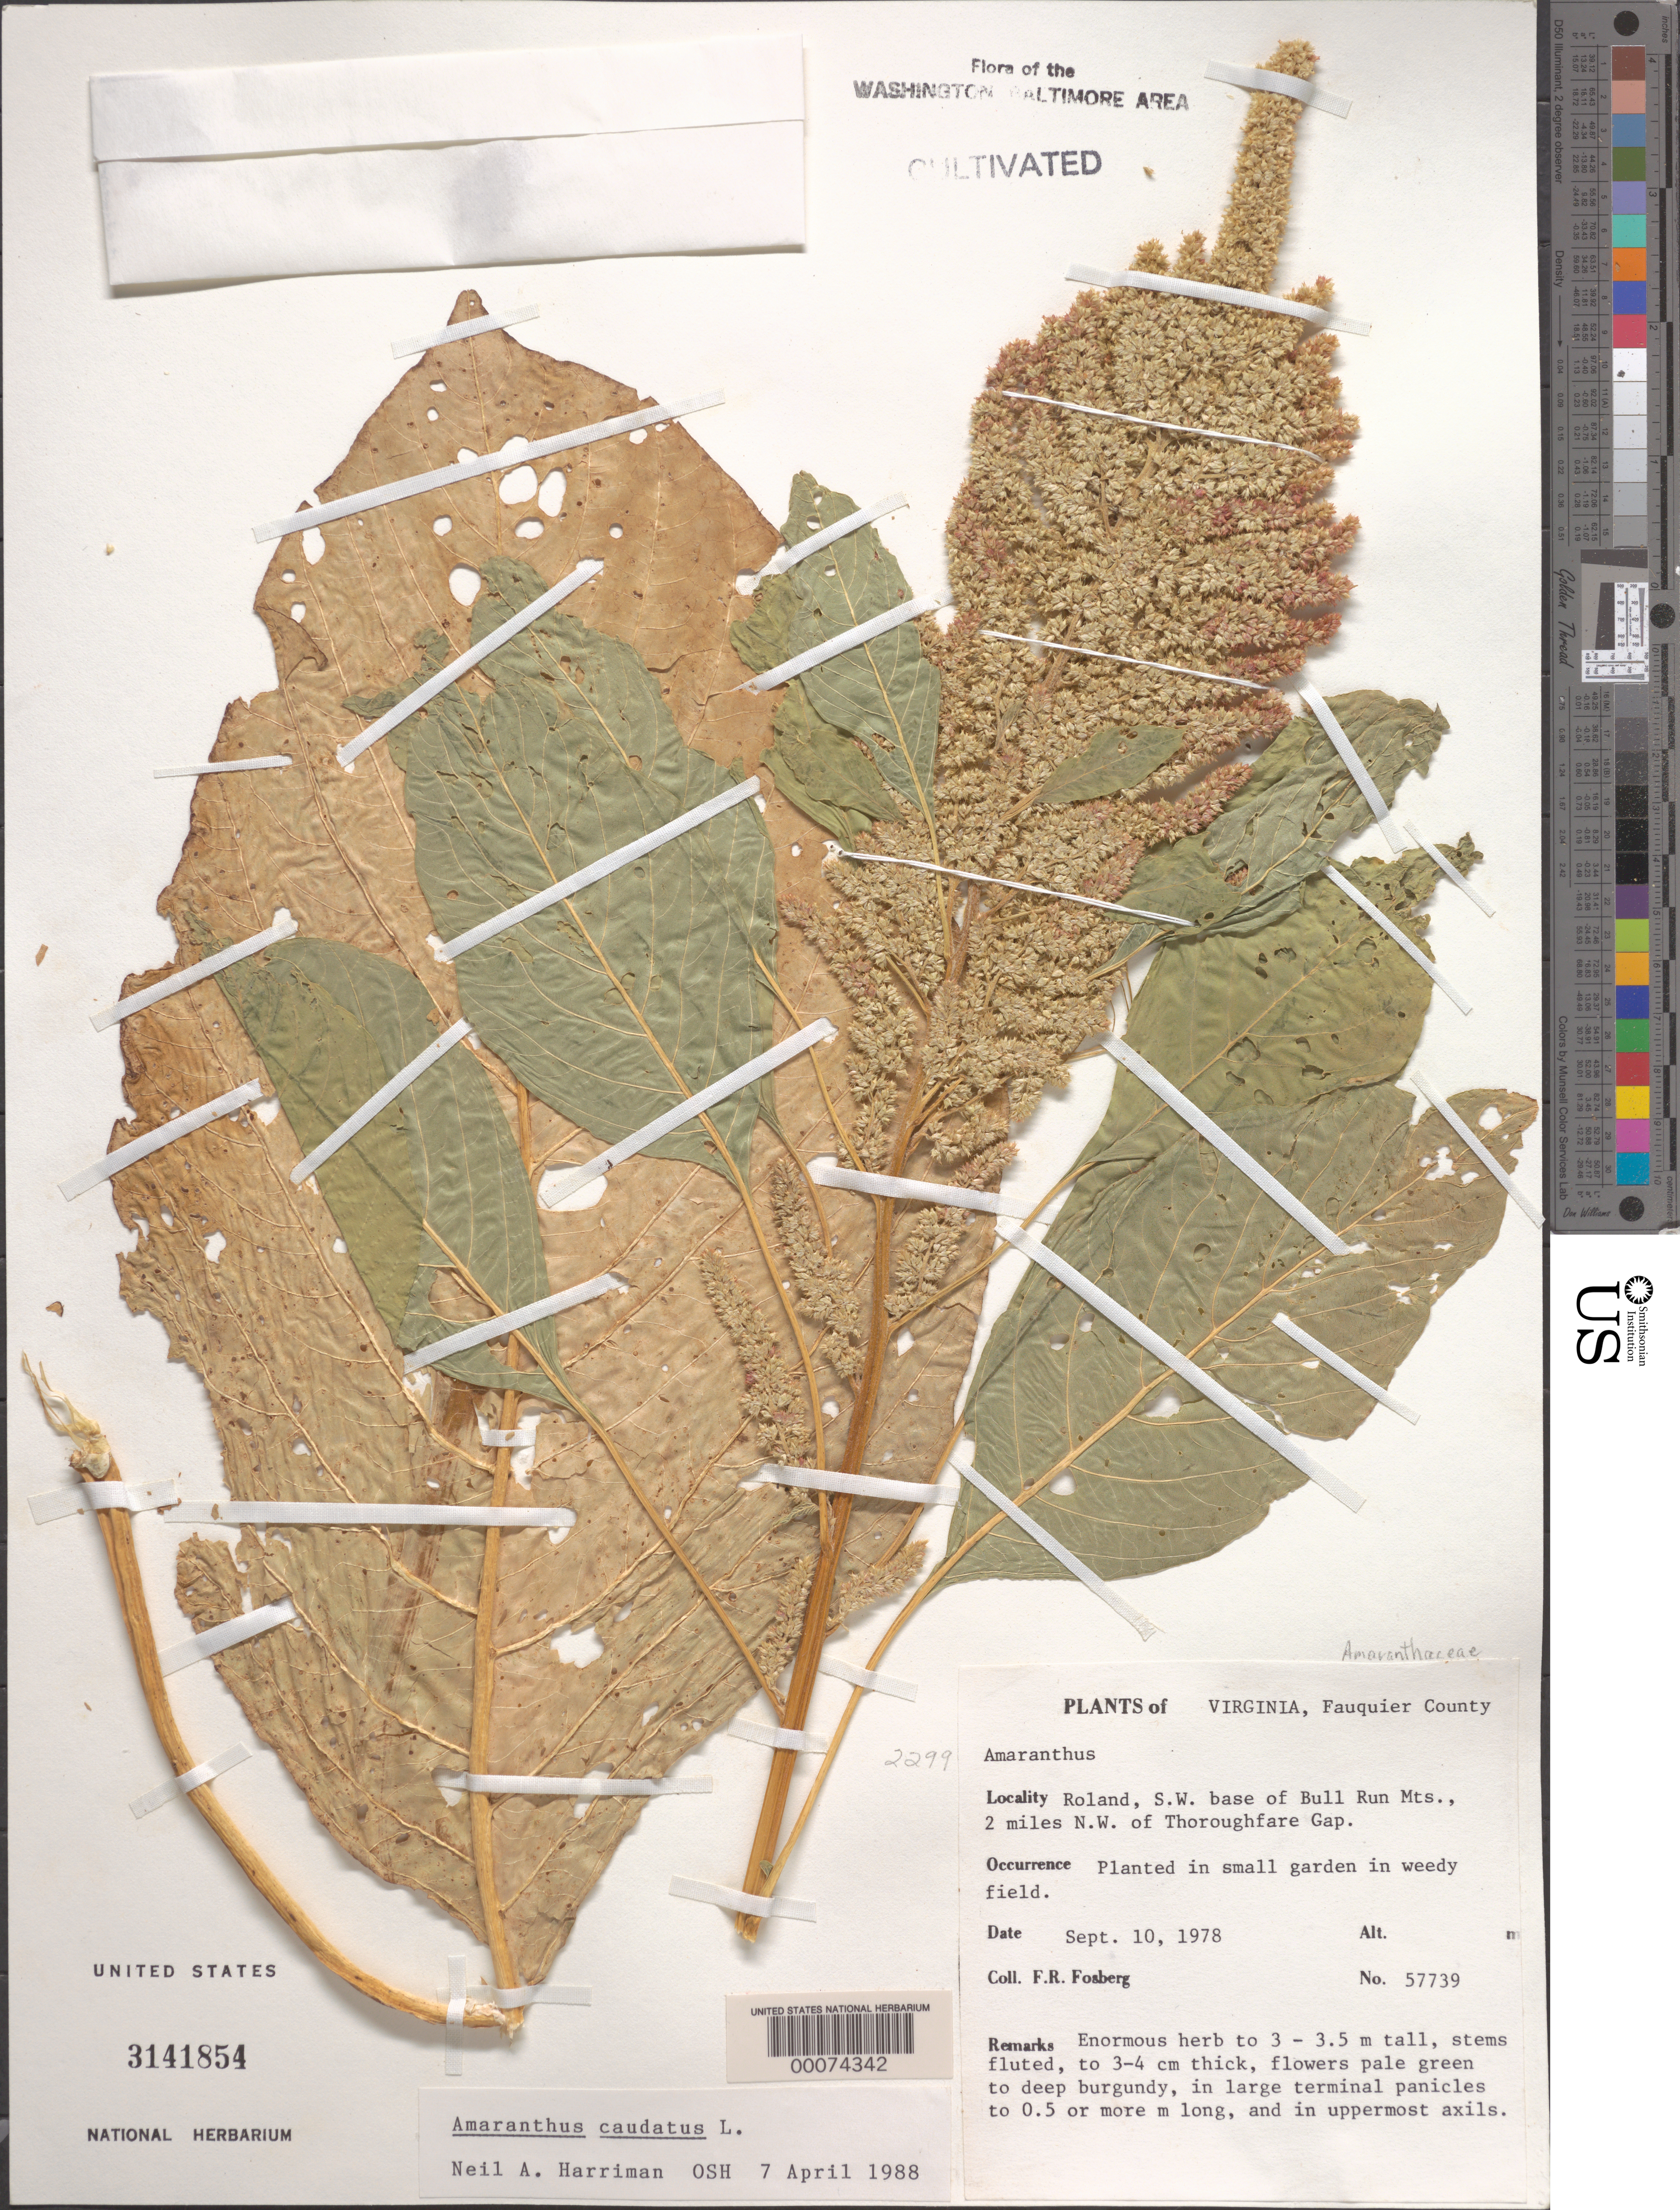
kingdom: Plantae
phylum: Tracheophyta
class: Magnoliopsida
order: Caryophyllales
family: Amaranthaceae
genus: Amaranthus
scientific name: Amaranthus caudatus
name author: L.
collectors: F. R. Fosberg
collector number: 57739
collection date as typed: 10 Sep 1978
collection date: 1978-09-10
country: United States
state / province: Virginia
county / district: Fauquier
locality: Roland, SW of Bull Run Mts., NW of Thorofare Gap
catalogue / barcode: US 3141854